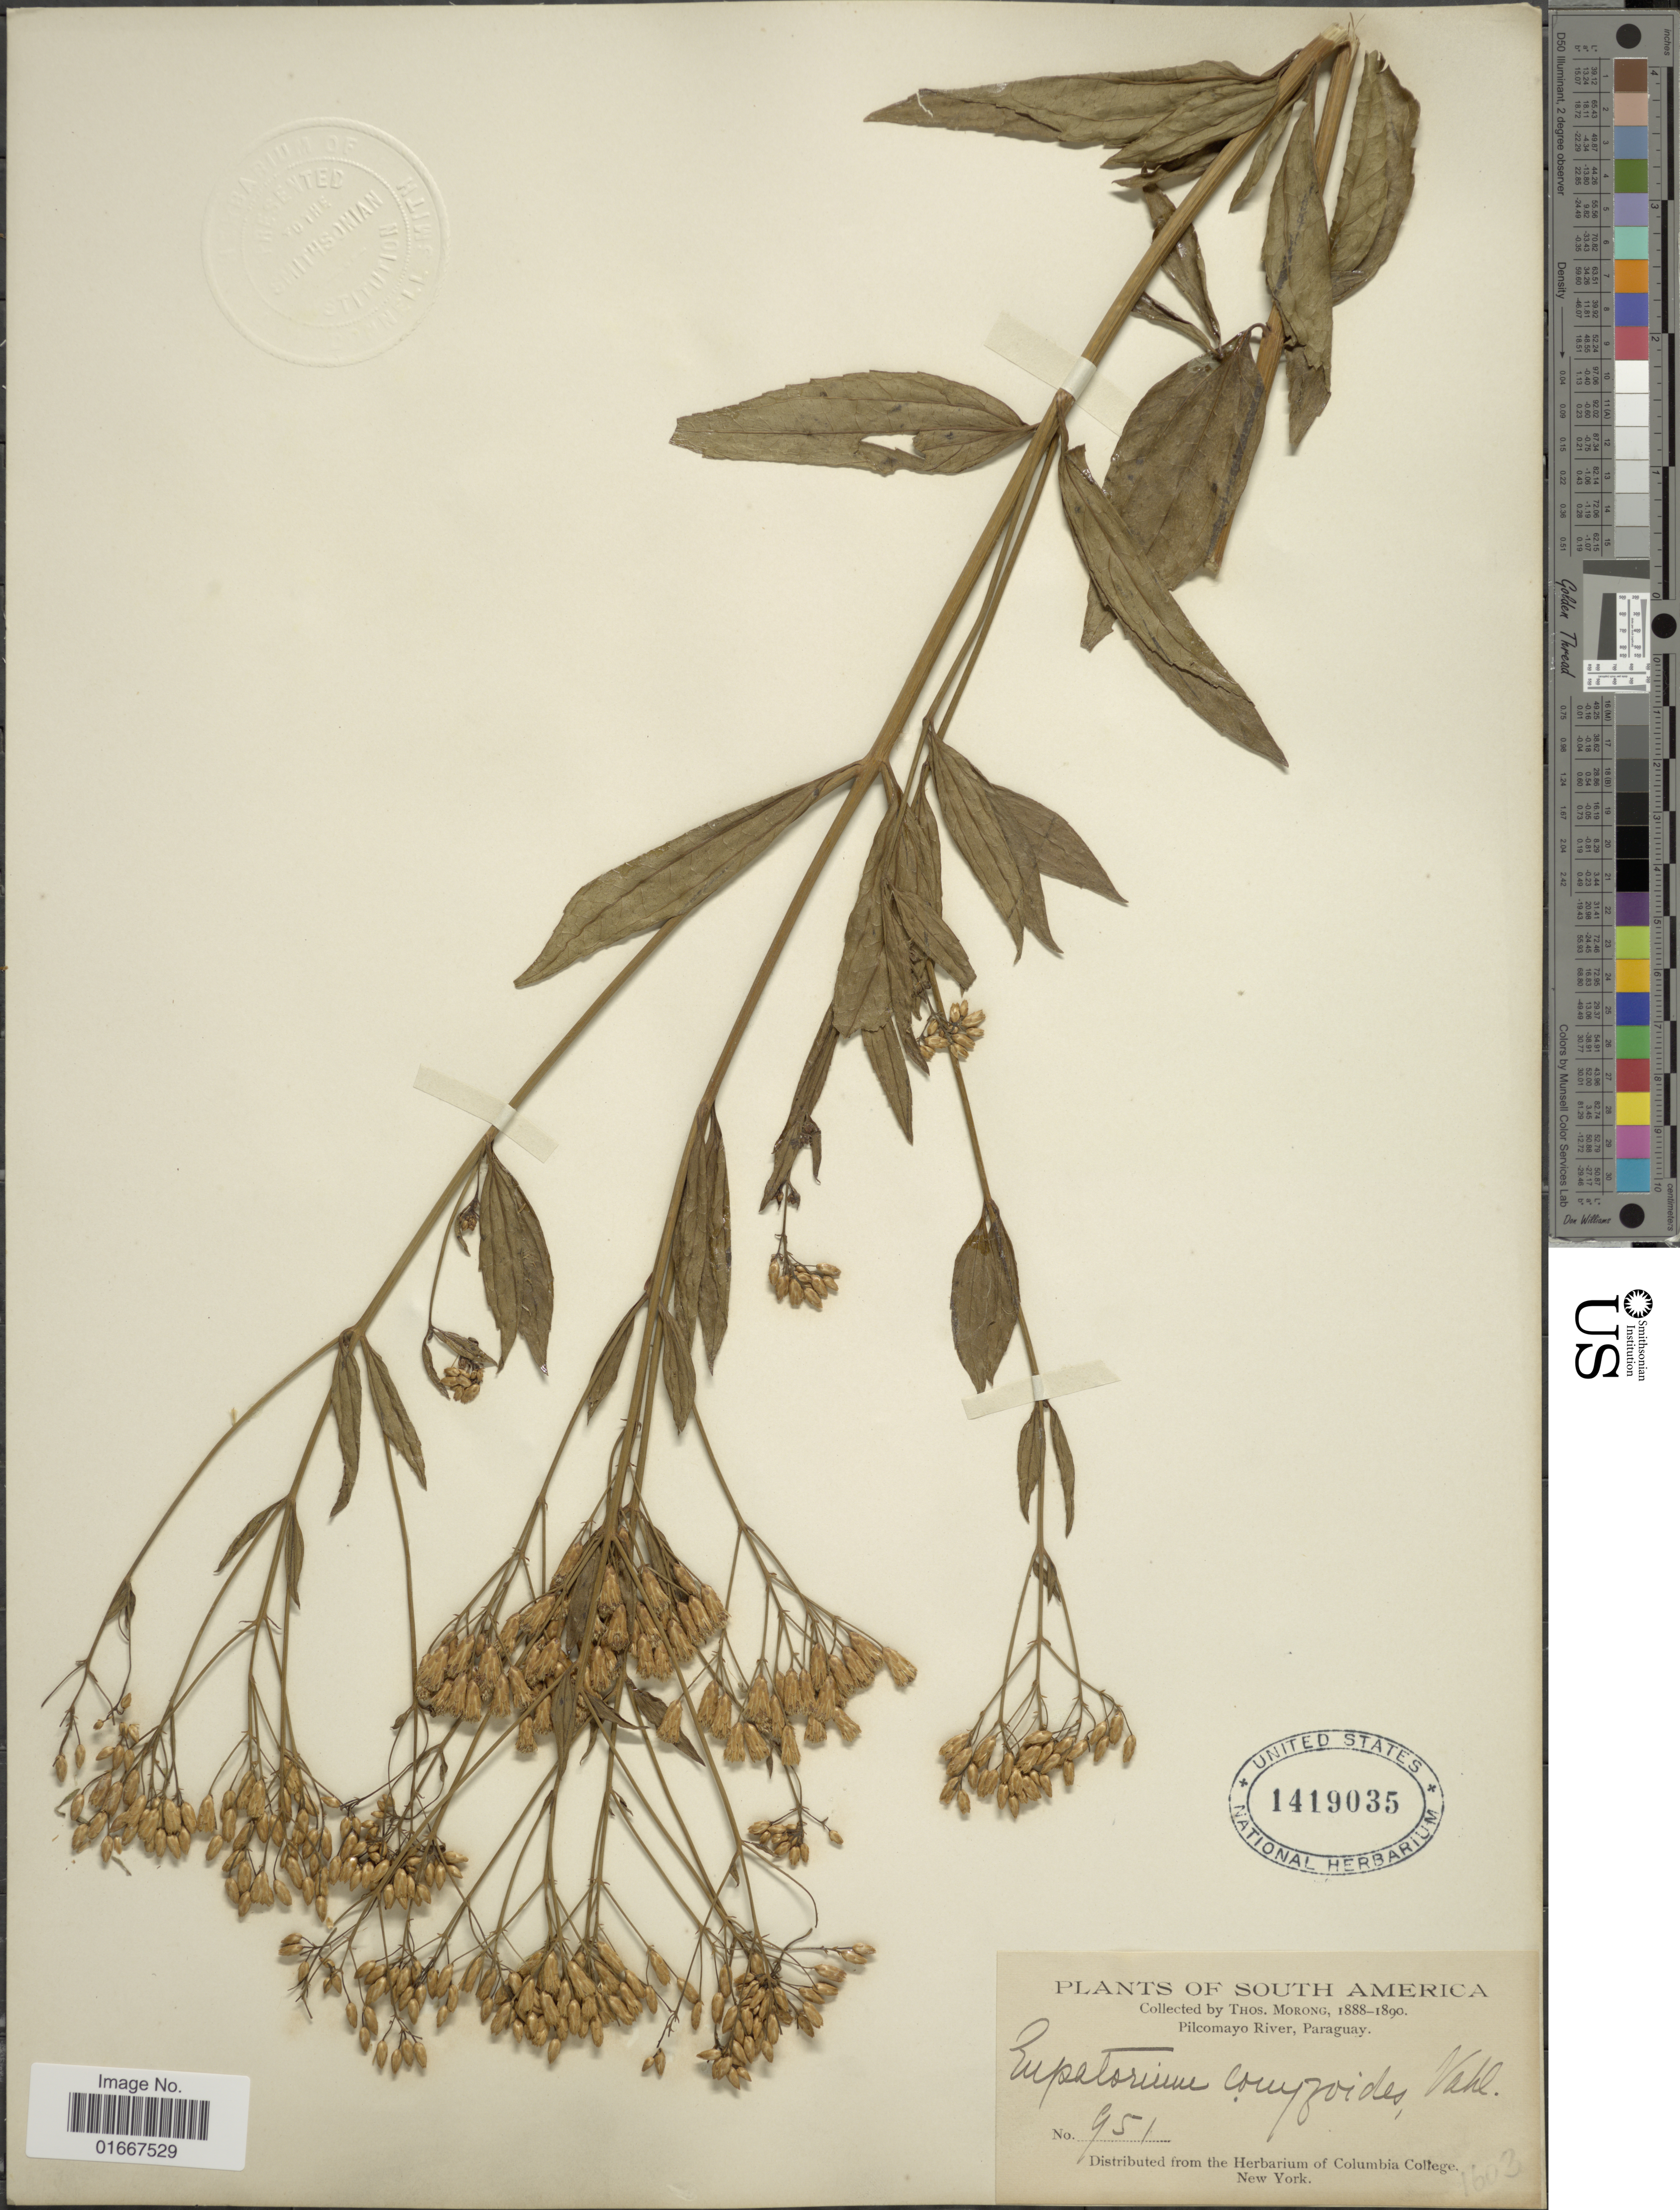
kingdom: Plantae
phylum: Tracheophyta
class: Magnoliopsida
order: Asterales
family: Asteraceae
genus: Chromolaena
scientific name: Chromolaena conyzoides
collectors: ex herb. T. Morong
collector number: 951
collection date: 1888/1890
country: Paraguay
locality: Pilcomayo River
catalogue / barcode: US 1419035